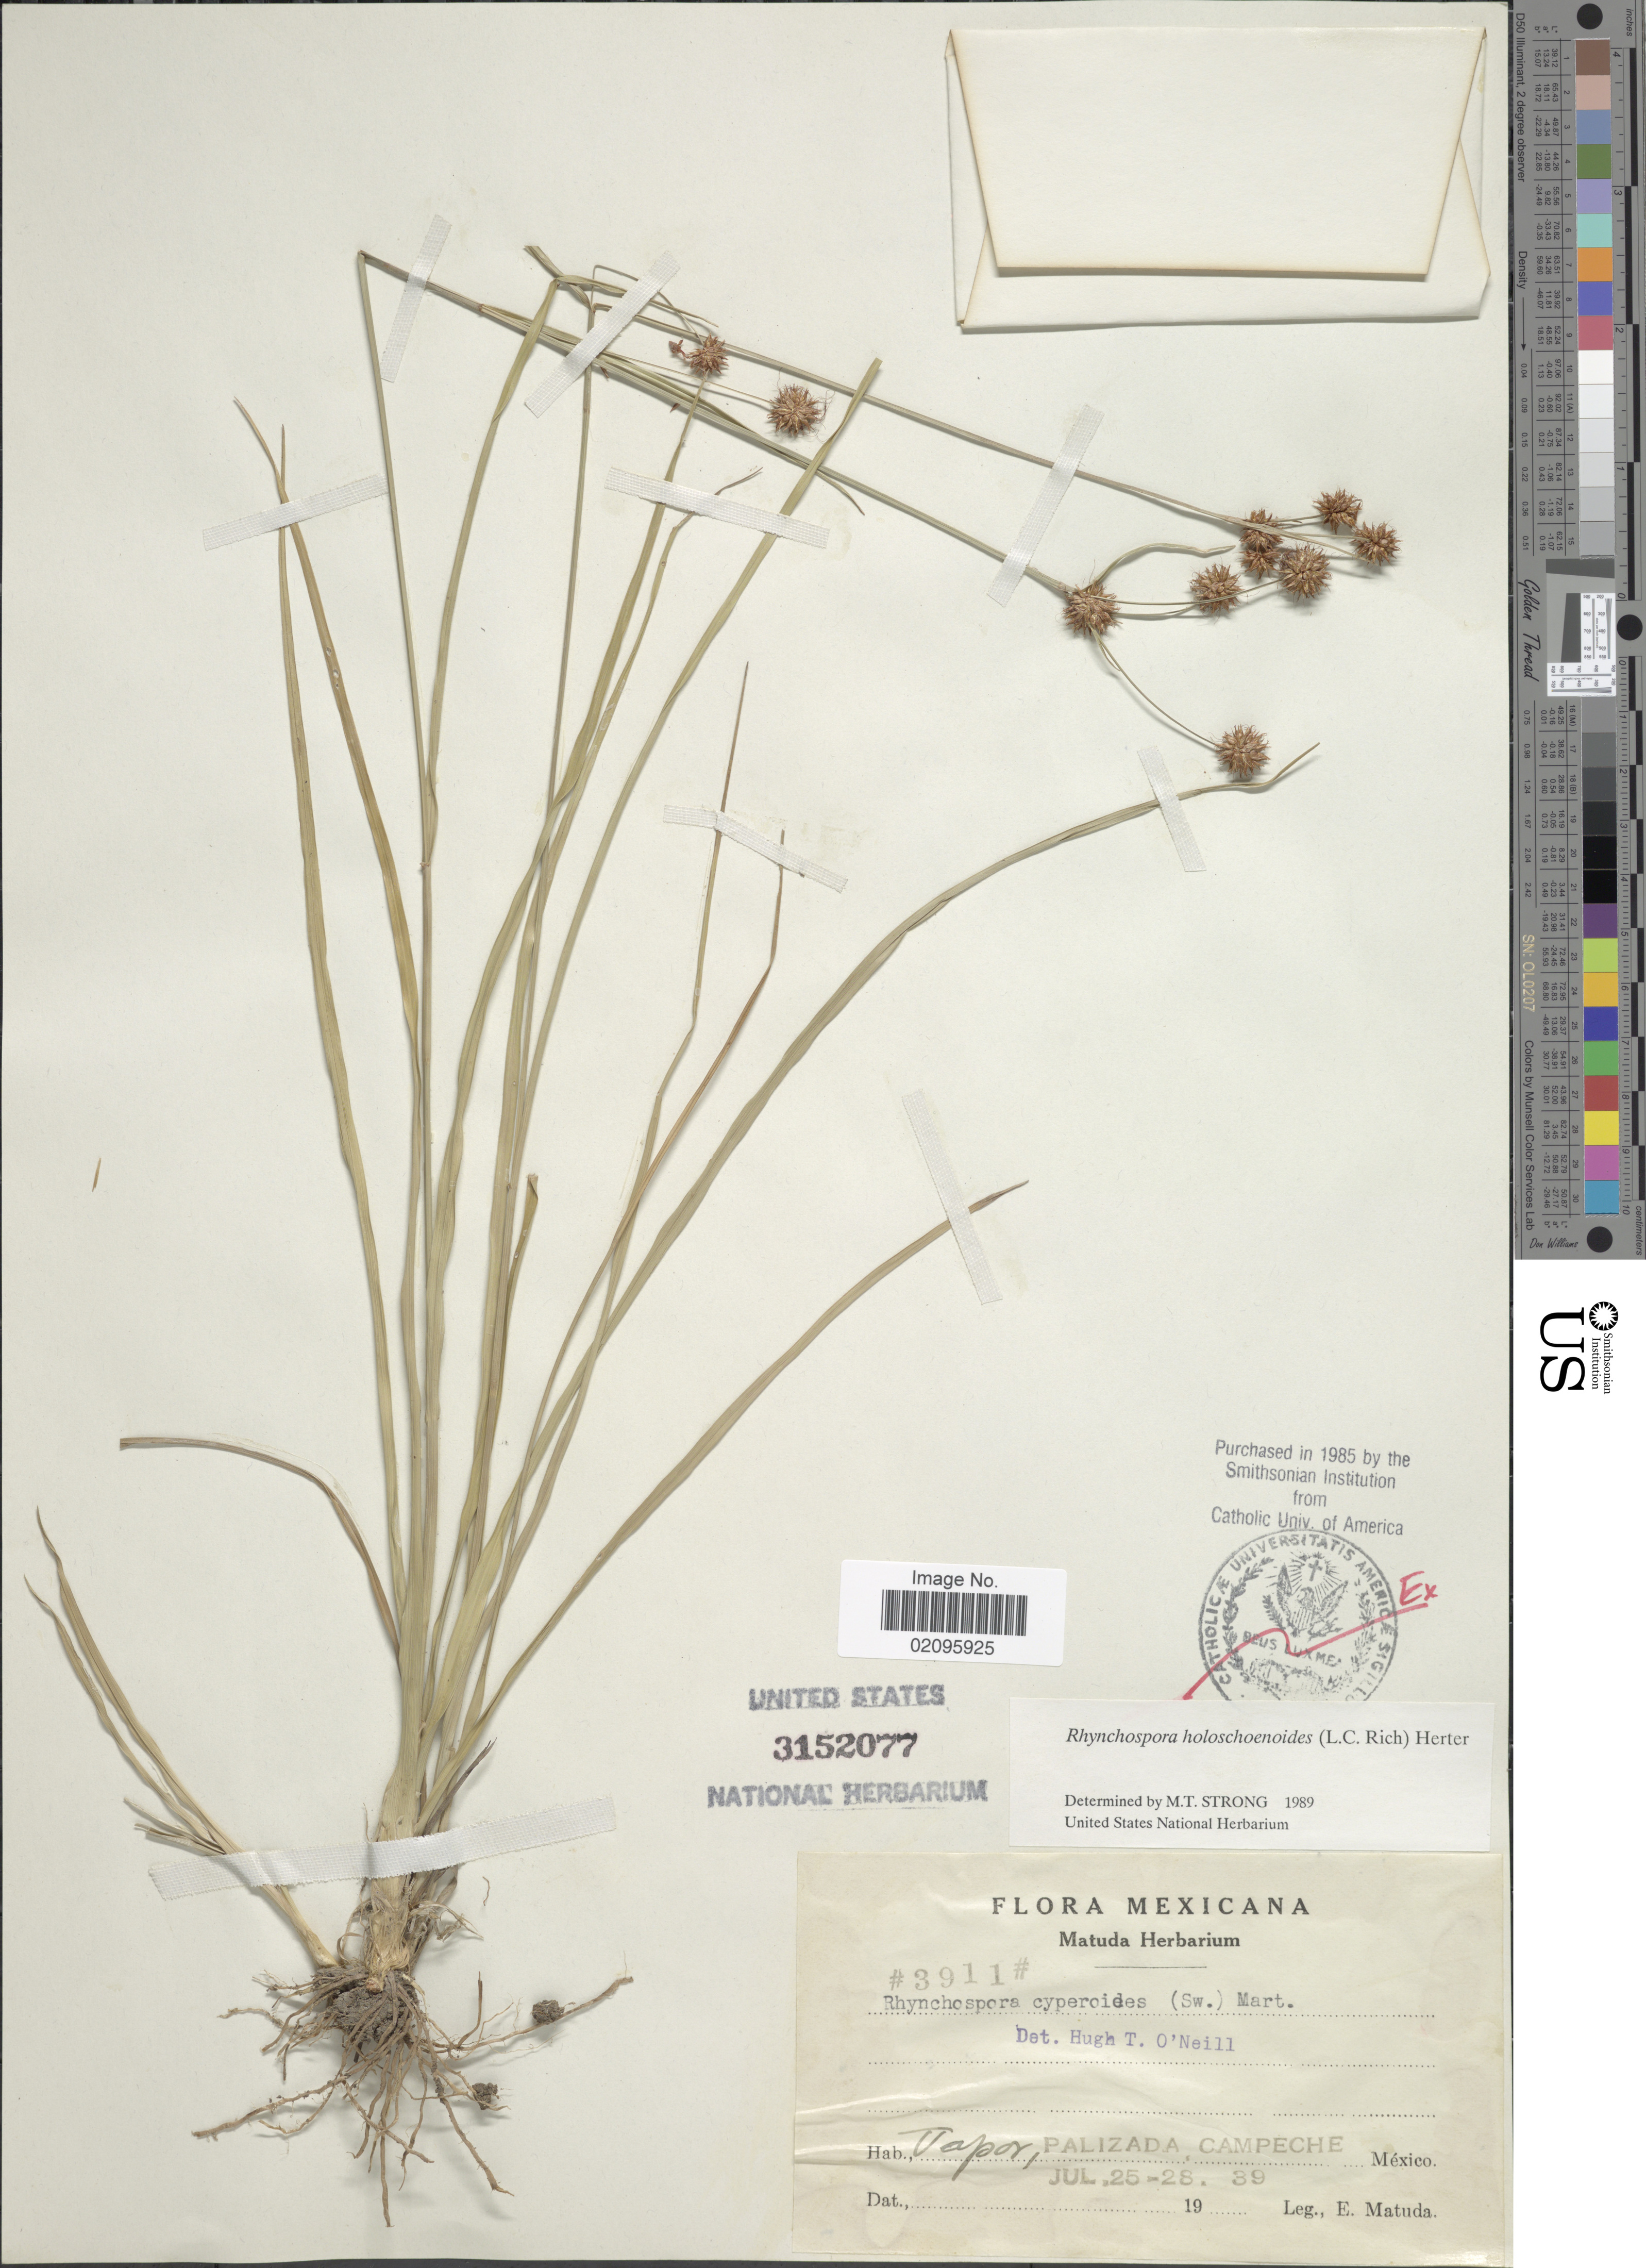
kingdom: Plantae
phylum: Tracheophyta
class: Liliopsida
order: Poales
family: Cyperaceae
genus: Rhynchospora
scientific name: Rhynchospora holoschoenoides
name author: (Rich.) Herter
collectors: E. Matuda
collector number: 3911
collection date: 1939-07-25/1939-07-28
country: Mexico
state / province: Campeche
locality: Vapor, Palizada.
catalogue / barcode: US 3152077